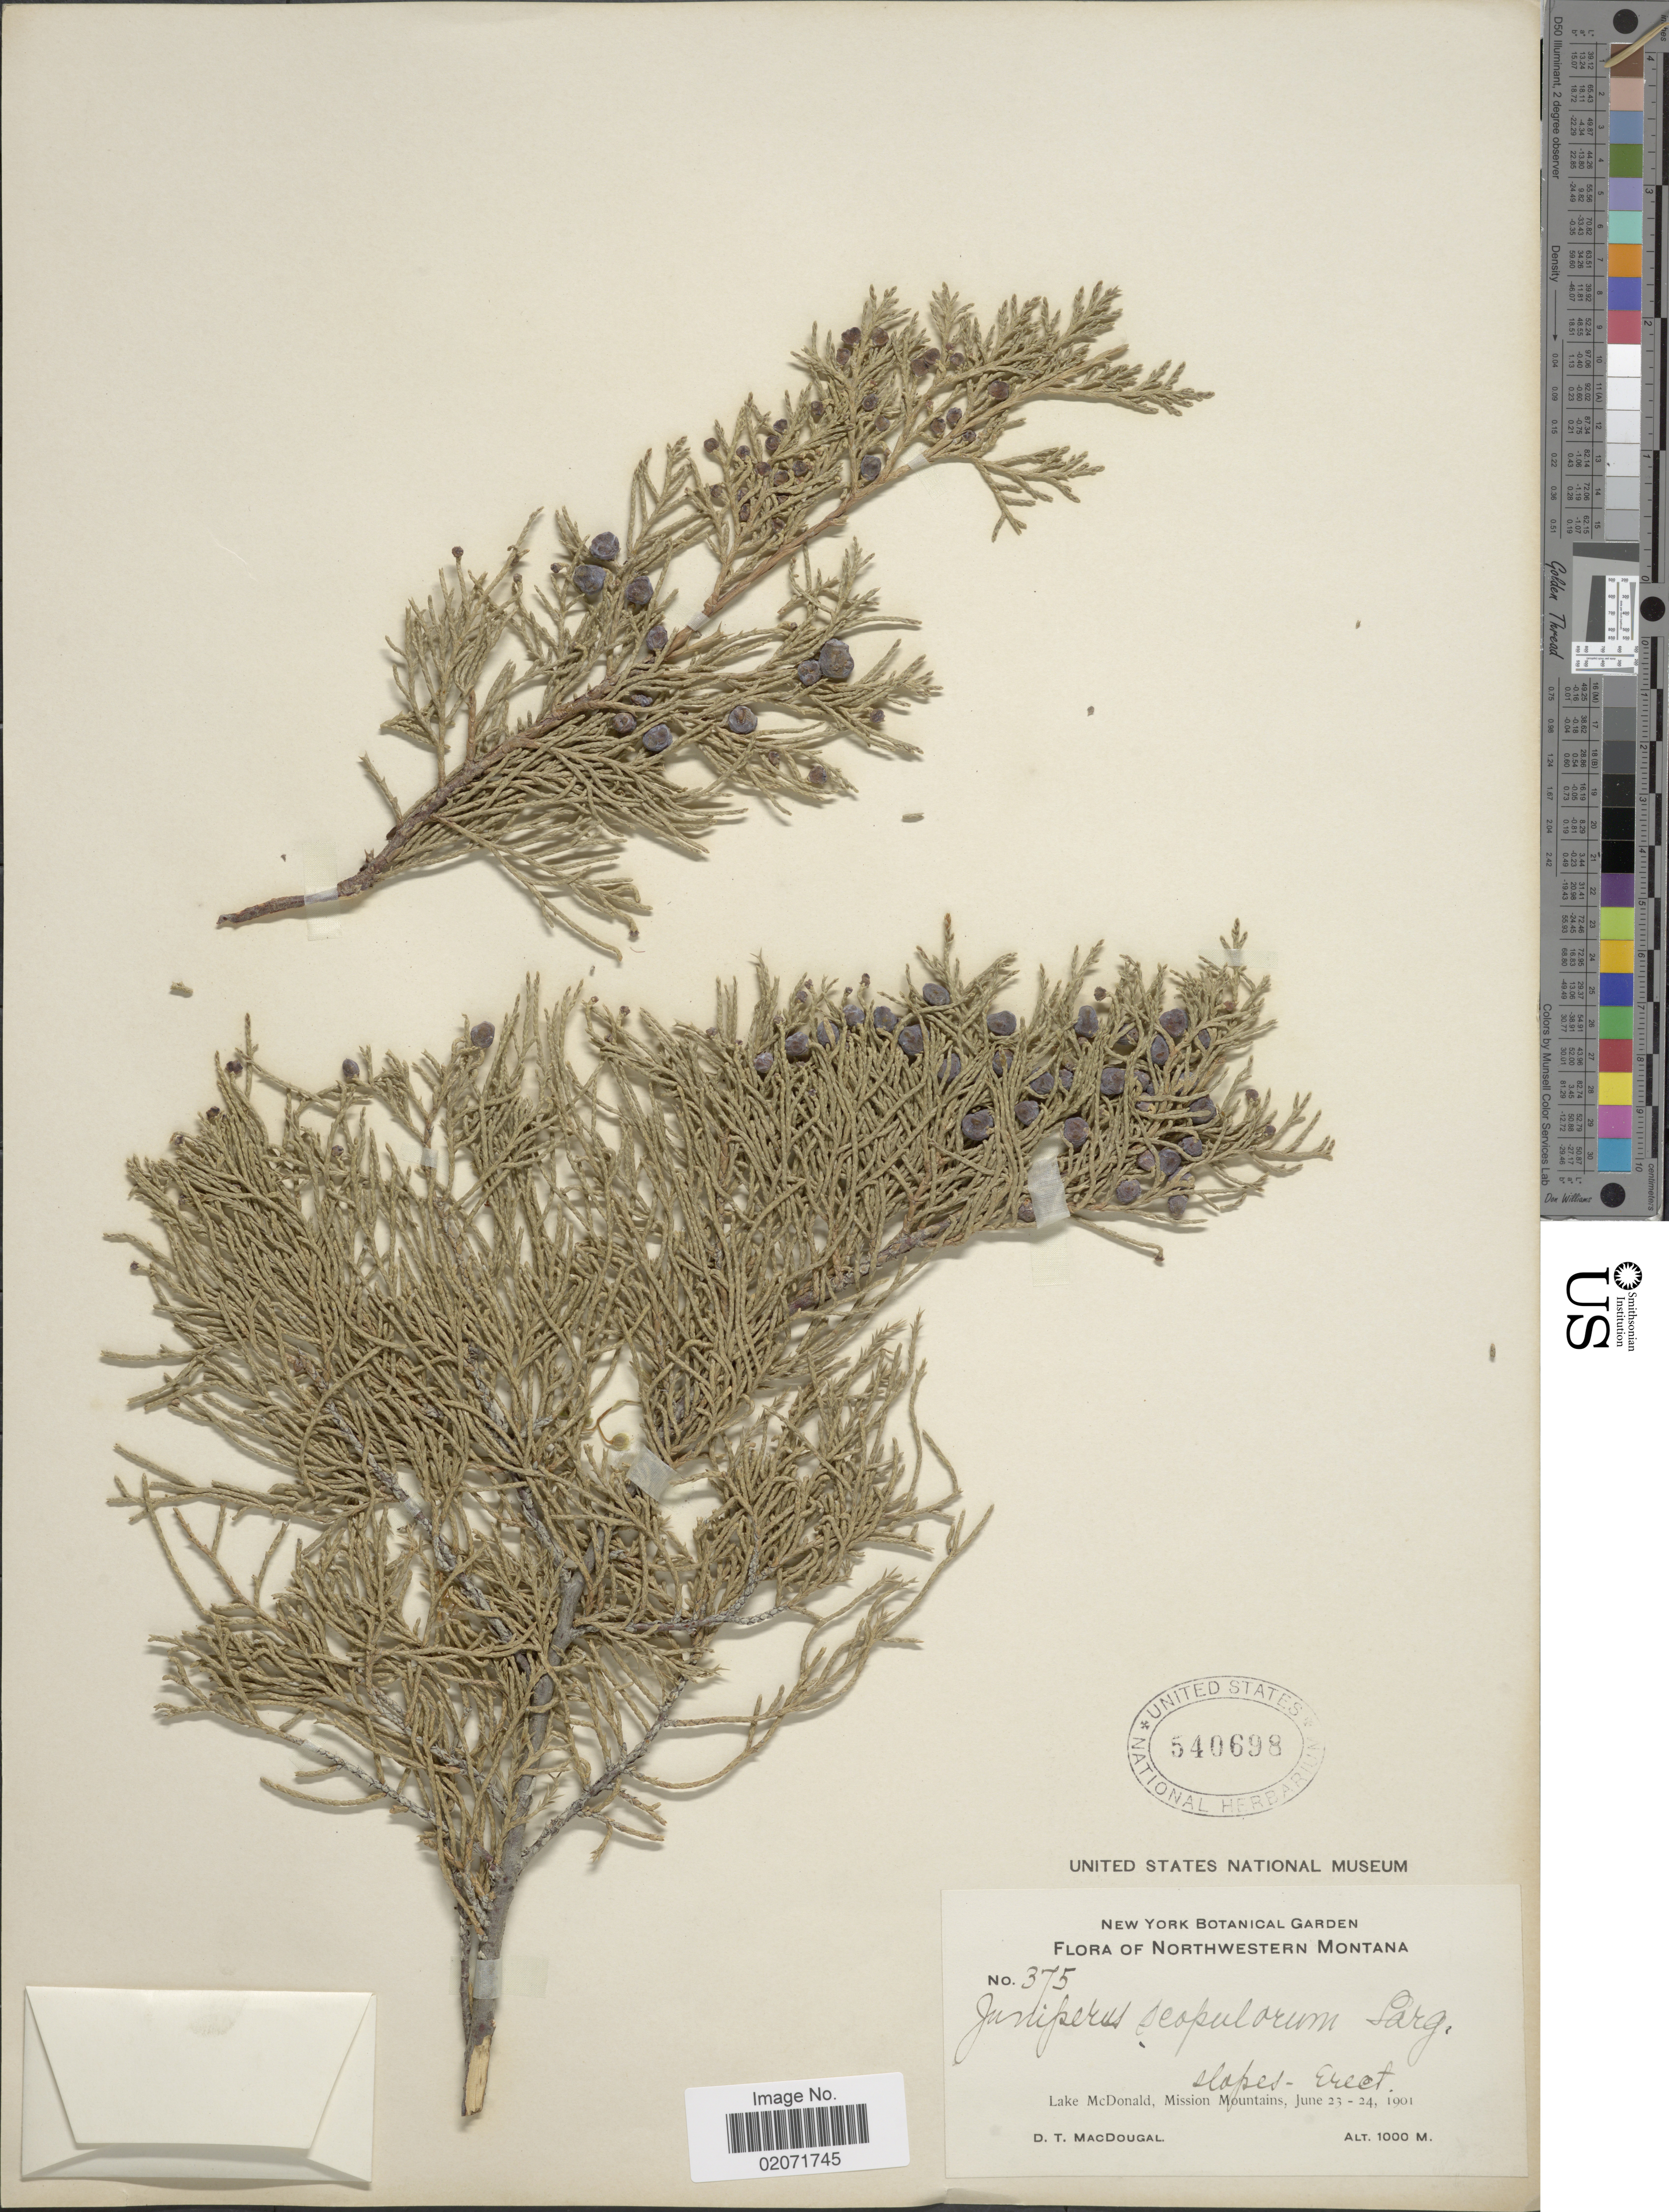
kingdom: Plantae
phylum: Tracheophyta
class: Pinopsida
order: Pinales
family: Cupressaceae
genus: Juniperus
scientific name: Juniperus scopulorum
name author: Sarg.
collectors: D. T. MacDougal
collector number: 375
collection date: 1901-06-23/1901-06-24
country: United States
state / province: Montana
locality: Northwestern Montana, Lake McDonald, slopes Mission Mountains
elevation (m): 1000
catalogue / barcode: US 540698